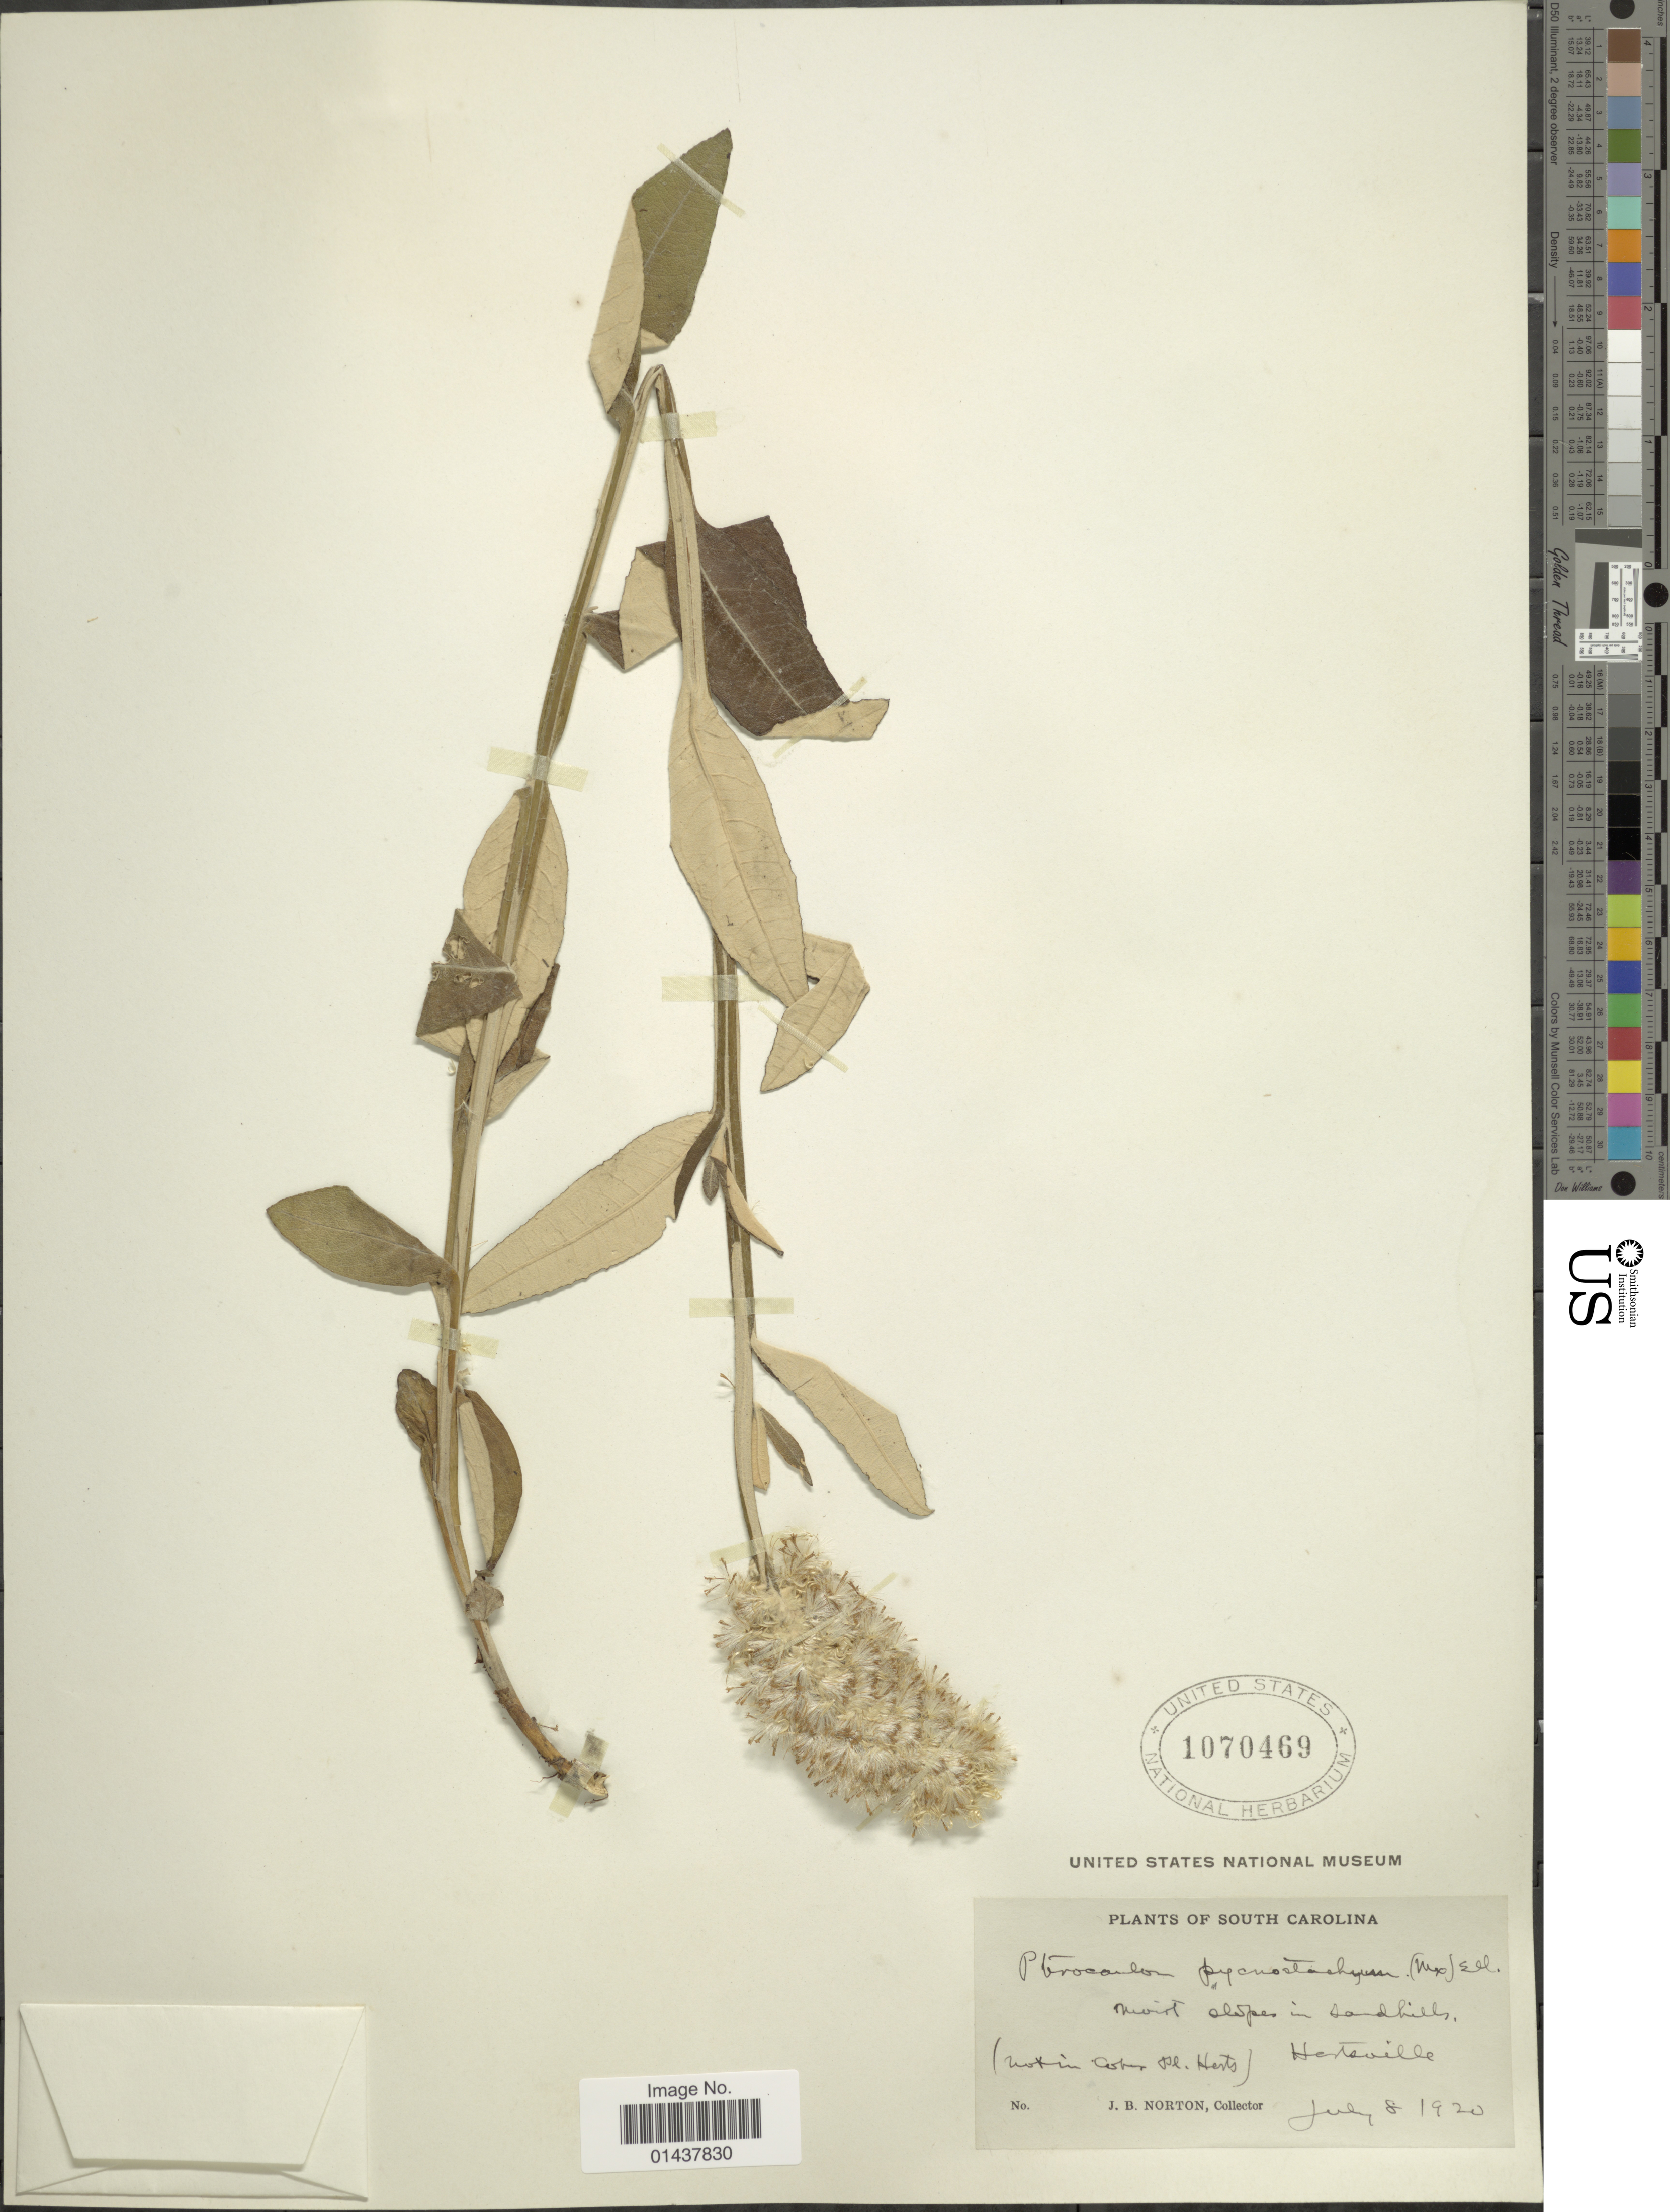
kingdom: Plantae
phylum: Tracheophyta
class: Magnoliopsida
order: Asterales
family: Asteraceae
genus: Pterocaulon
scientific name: Pterocaulon pycnostachyum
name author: (Michx.) Elliott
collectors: J. B. Norton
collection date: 1920-07-08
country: United States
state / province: South Carolina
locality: Hartsville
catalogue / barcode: US 1070469